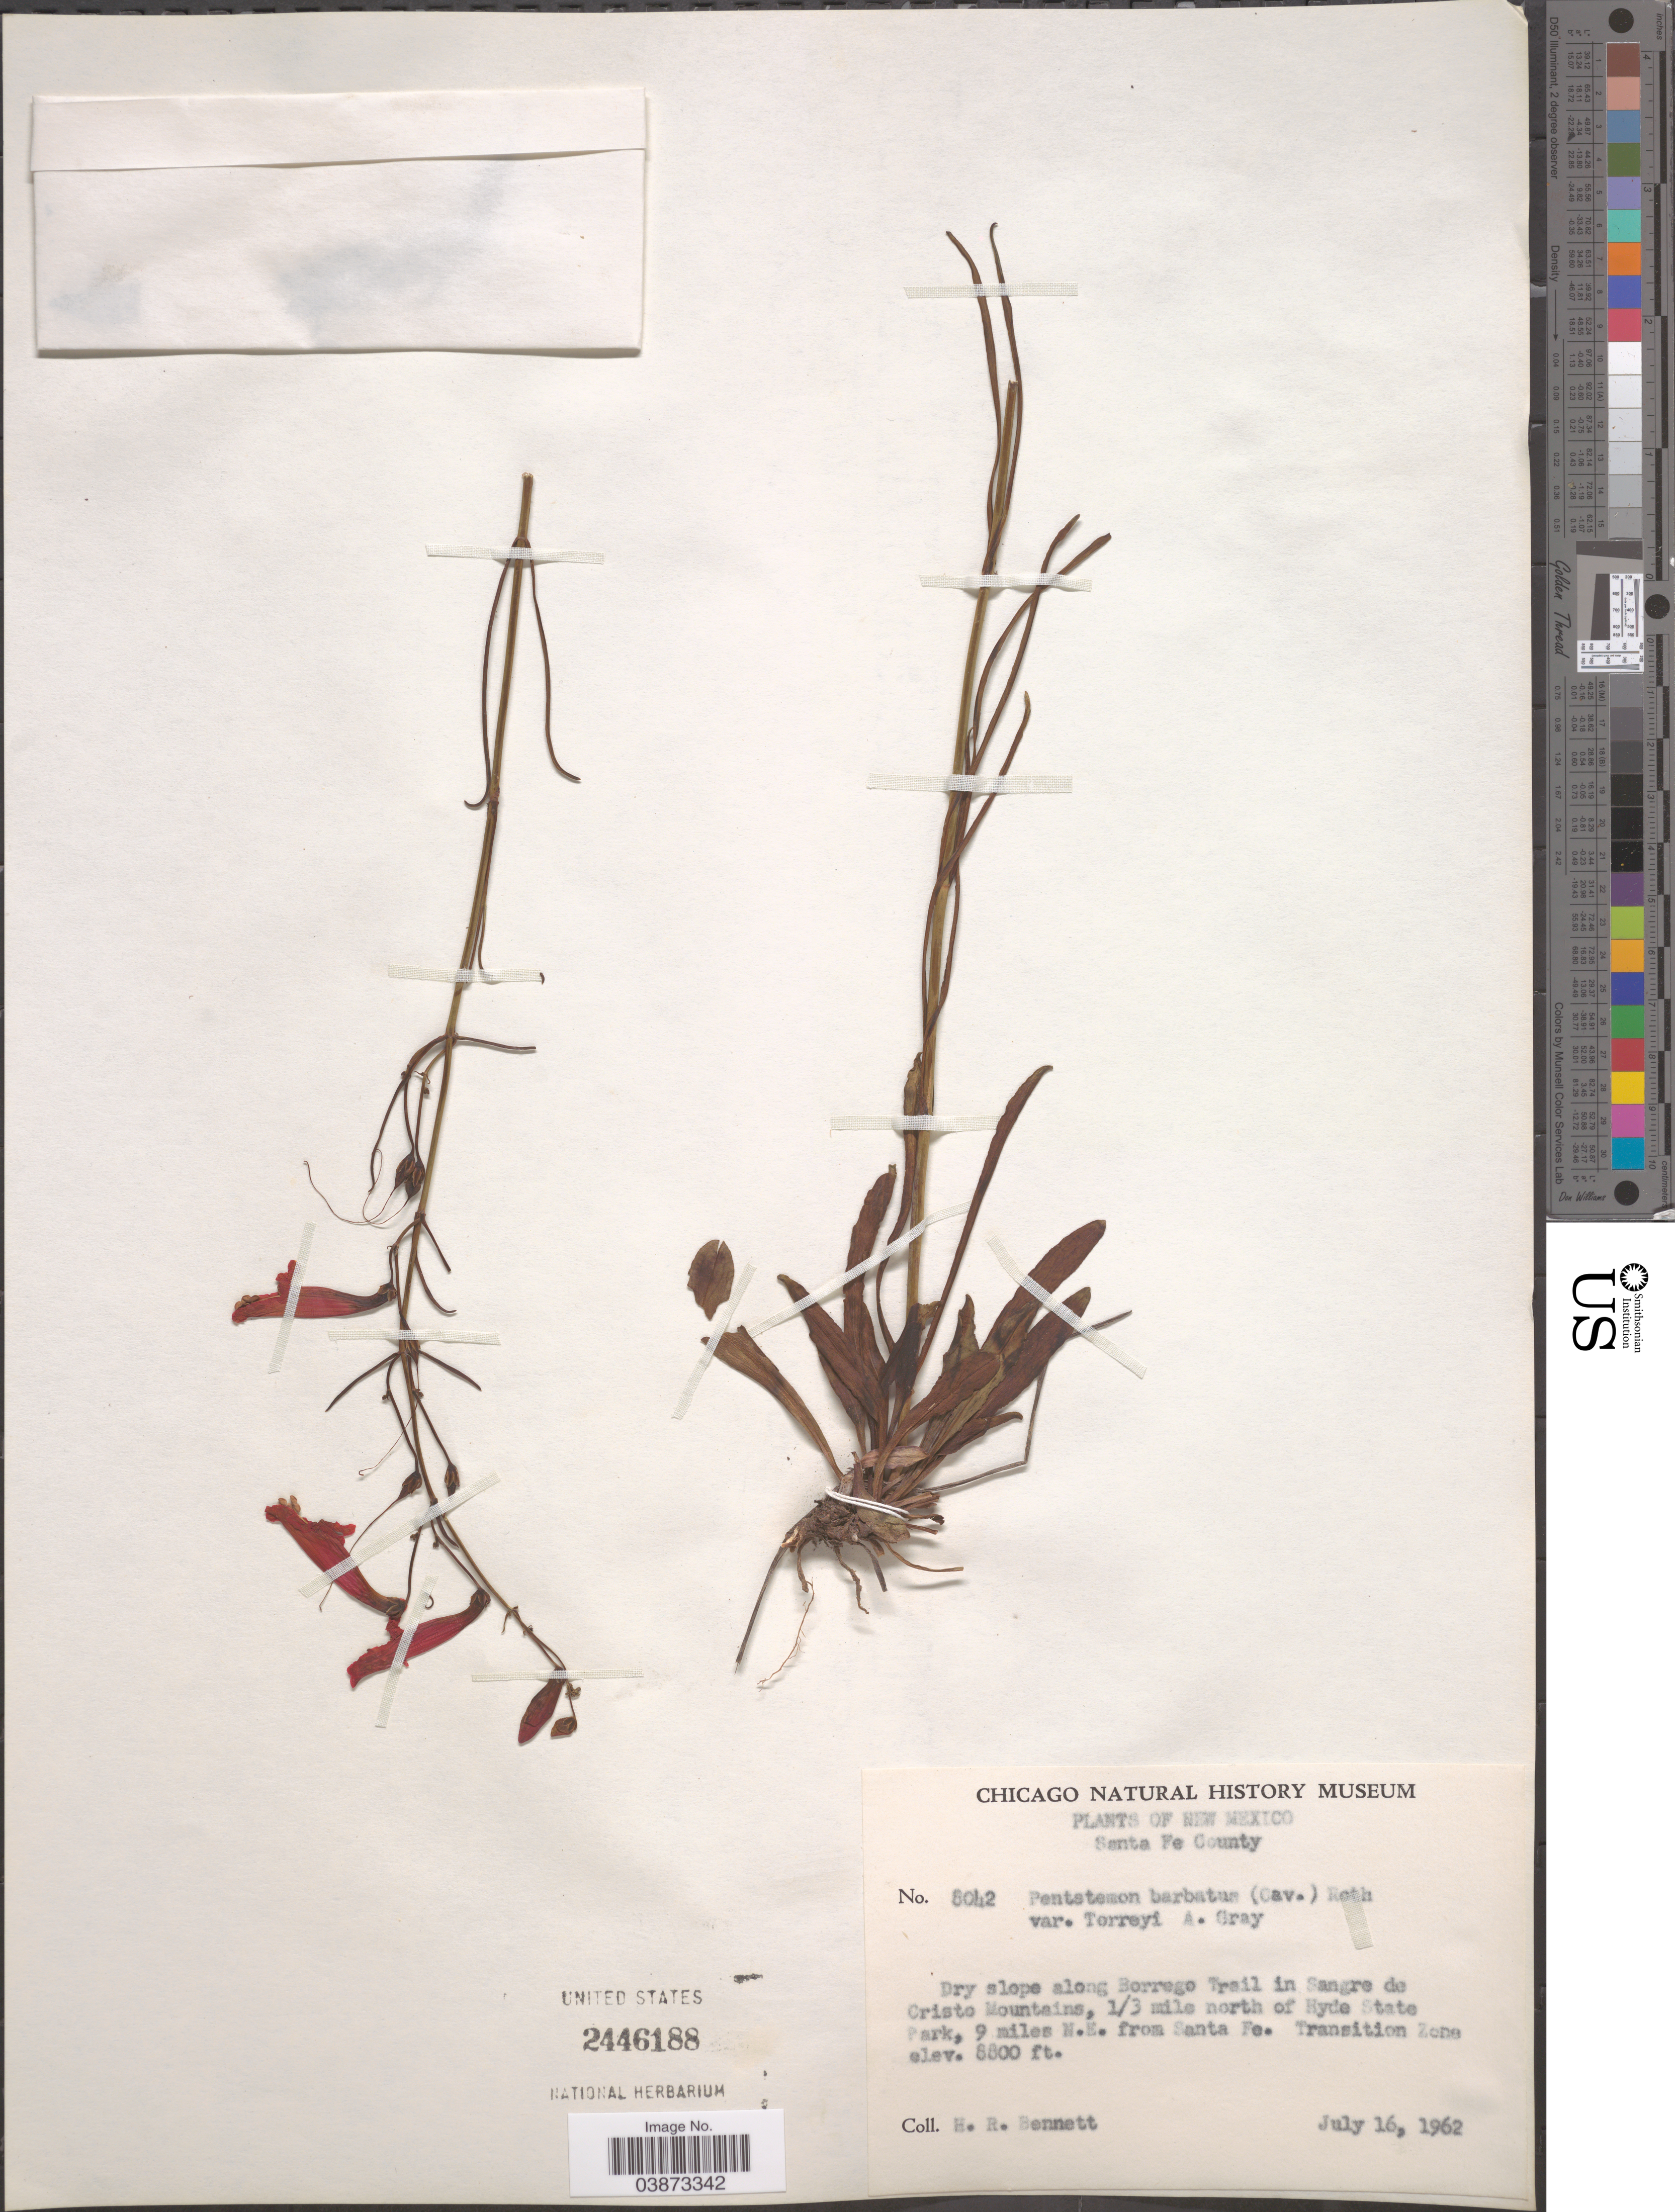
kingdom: Plantae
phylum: Tracheophyta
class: Magnoliopsida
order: Lamiales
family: Plantaginaceae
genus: Penstemon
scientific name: Penstemon barbatus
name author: (Cav.) Roth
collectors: H. R. Bennett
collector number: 8042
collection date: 1962-07-16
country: United States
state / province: New Mexico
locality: Sante Fe County. Dry slope along Borrego Trail in Sangre de Cristo Mountains, 1/3 mile north of Hyde State Park, 9 miles N.E. from Santa Fe. Transition Zone.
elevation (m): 2682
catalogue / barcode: US 2446188